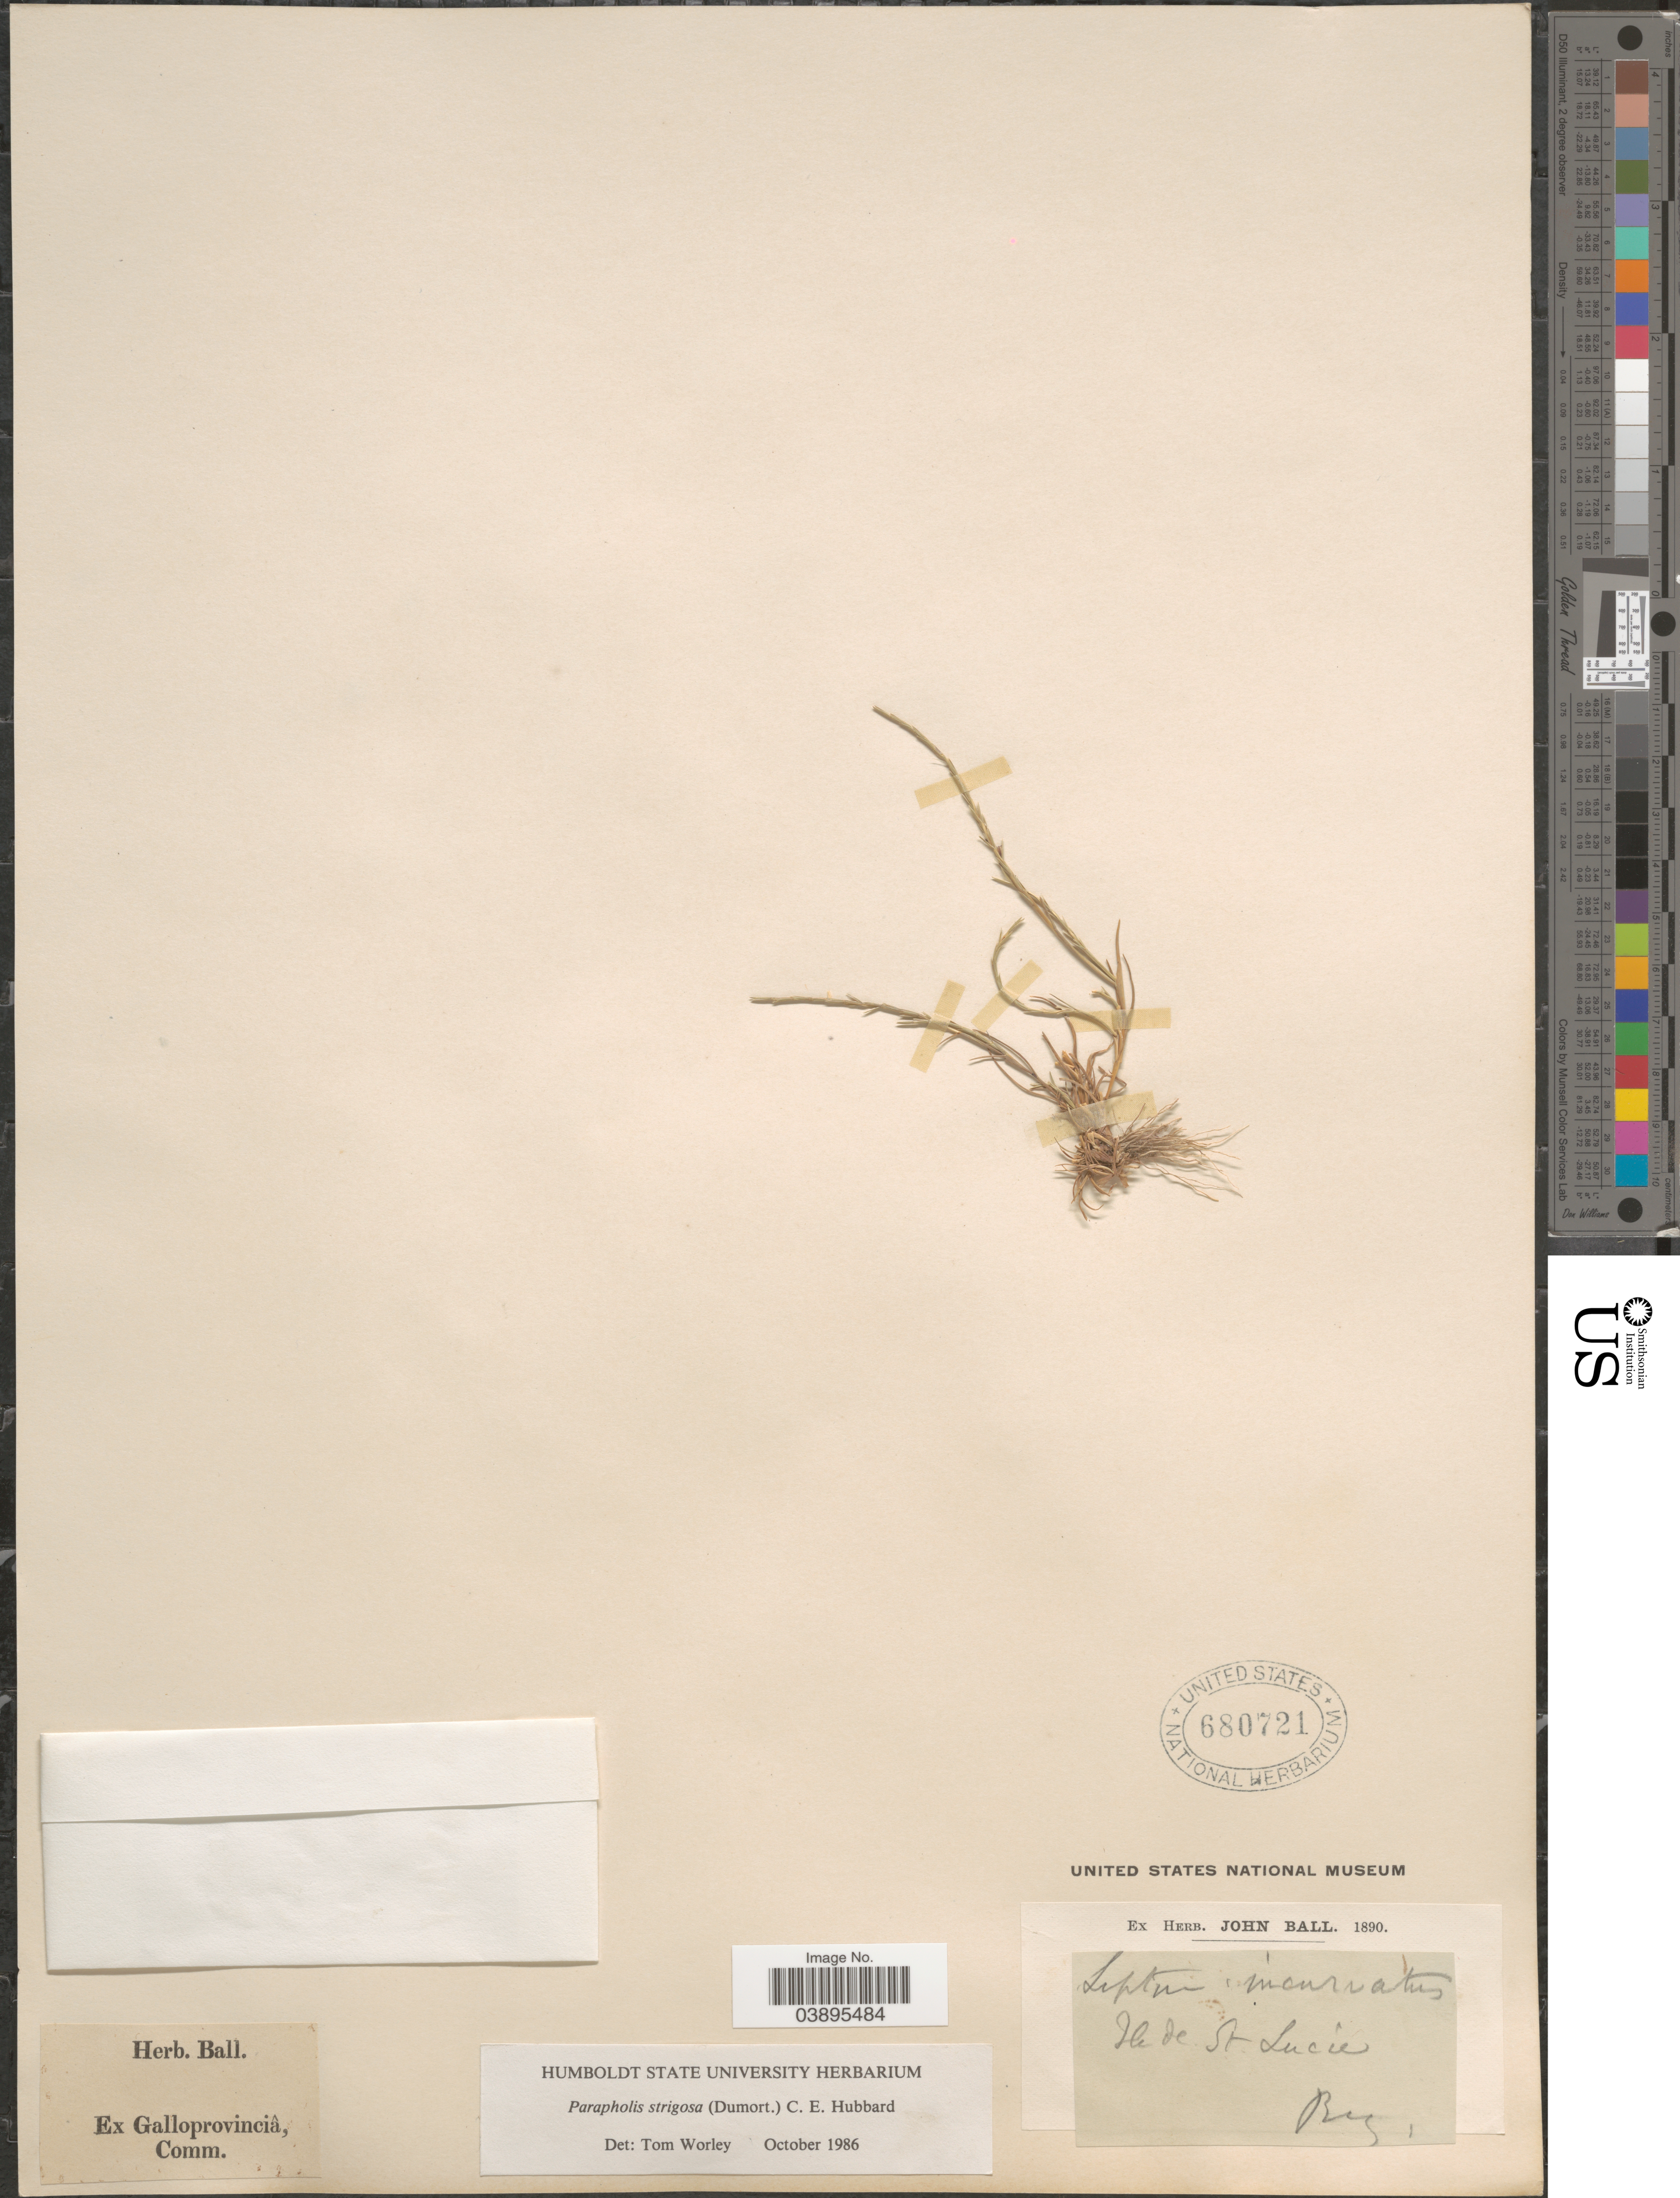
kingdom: Plantae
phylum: Tracheophyta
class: Liliopsida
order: Poales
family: Poaceae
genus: Parapholis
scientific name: Parapholis strigosa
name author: (Dumort.) C.E. Hubb.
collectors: J. Ball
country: St. Lucia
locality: Isle de St Lucia.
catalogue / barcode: US 680721